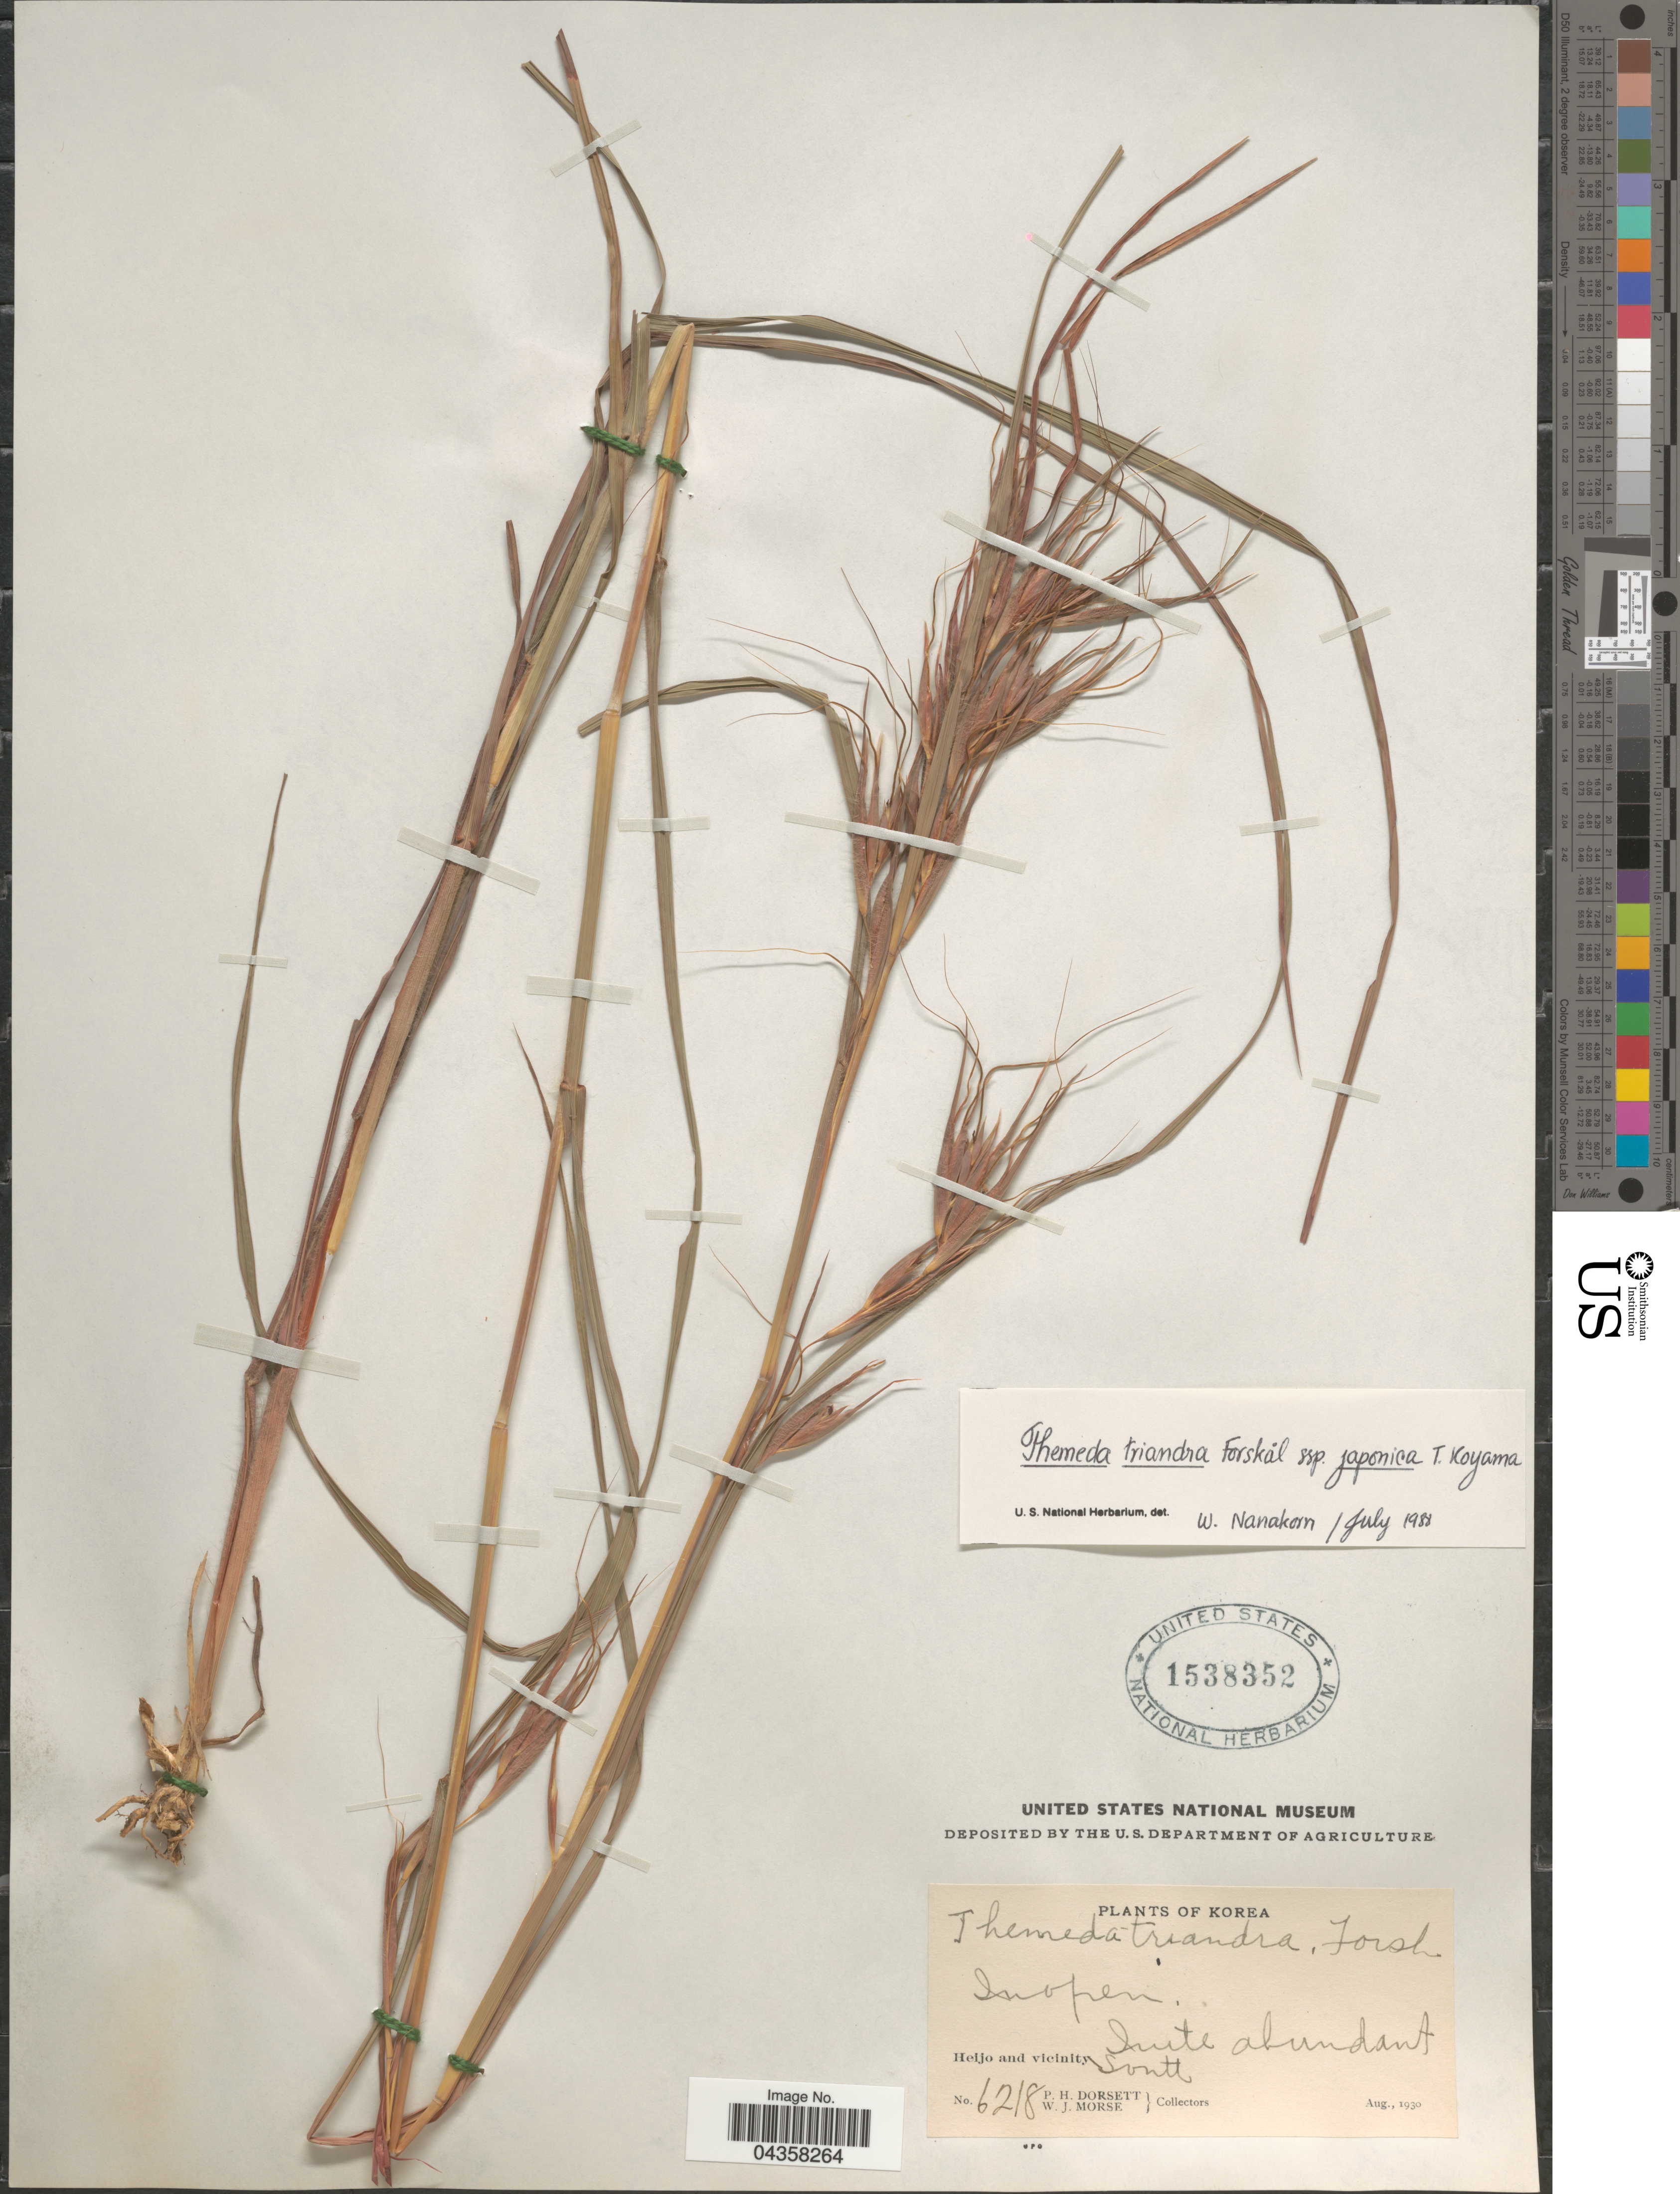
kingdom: Plantae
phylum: Tracheophyta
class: Liliopsida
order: Poales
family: Poaceae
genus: Themeda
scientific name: Themeda triandra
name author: Forssk.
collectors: P. H. Dorsett & W. J. Morse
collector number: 6218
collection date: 1930-08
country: North Korea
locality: Heijo and vicinity.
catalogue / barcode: US 1538352